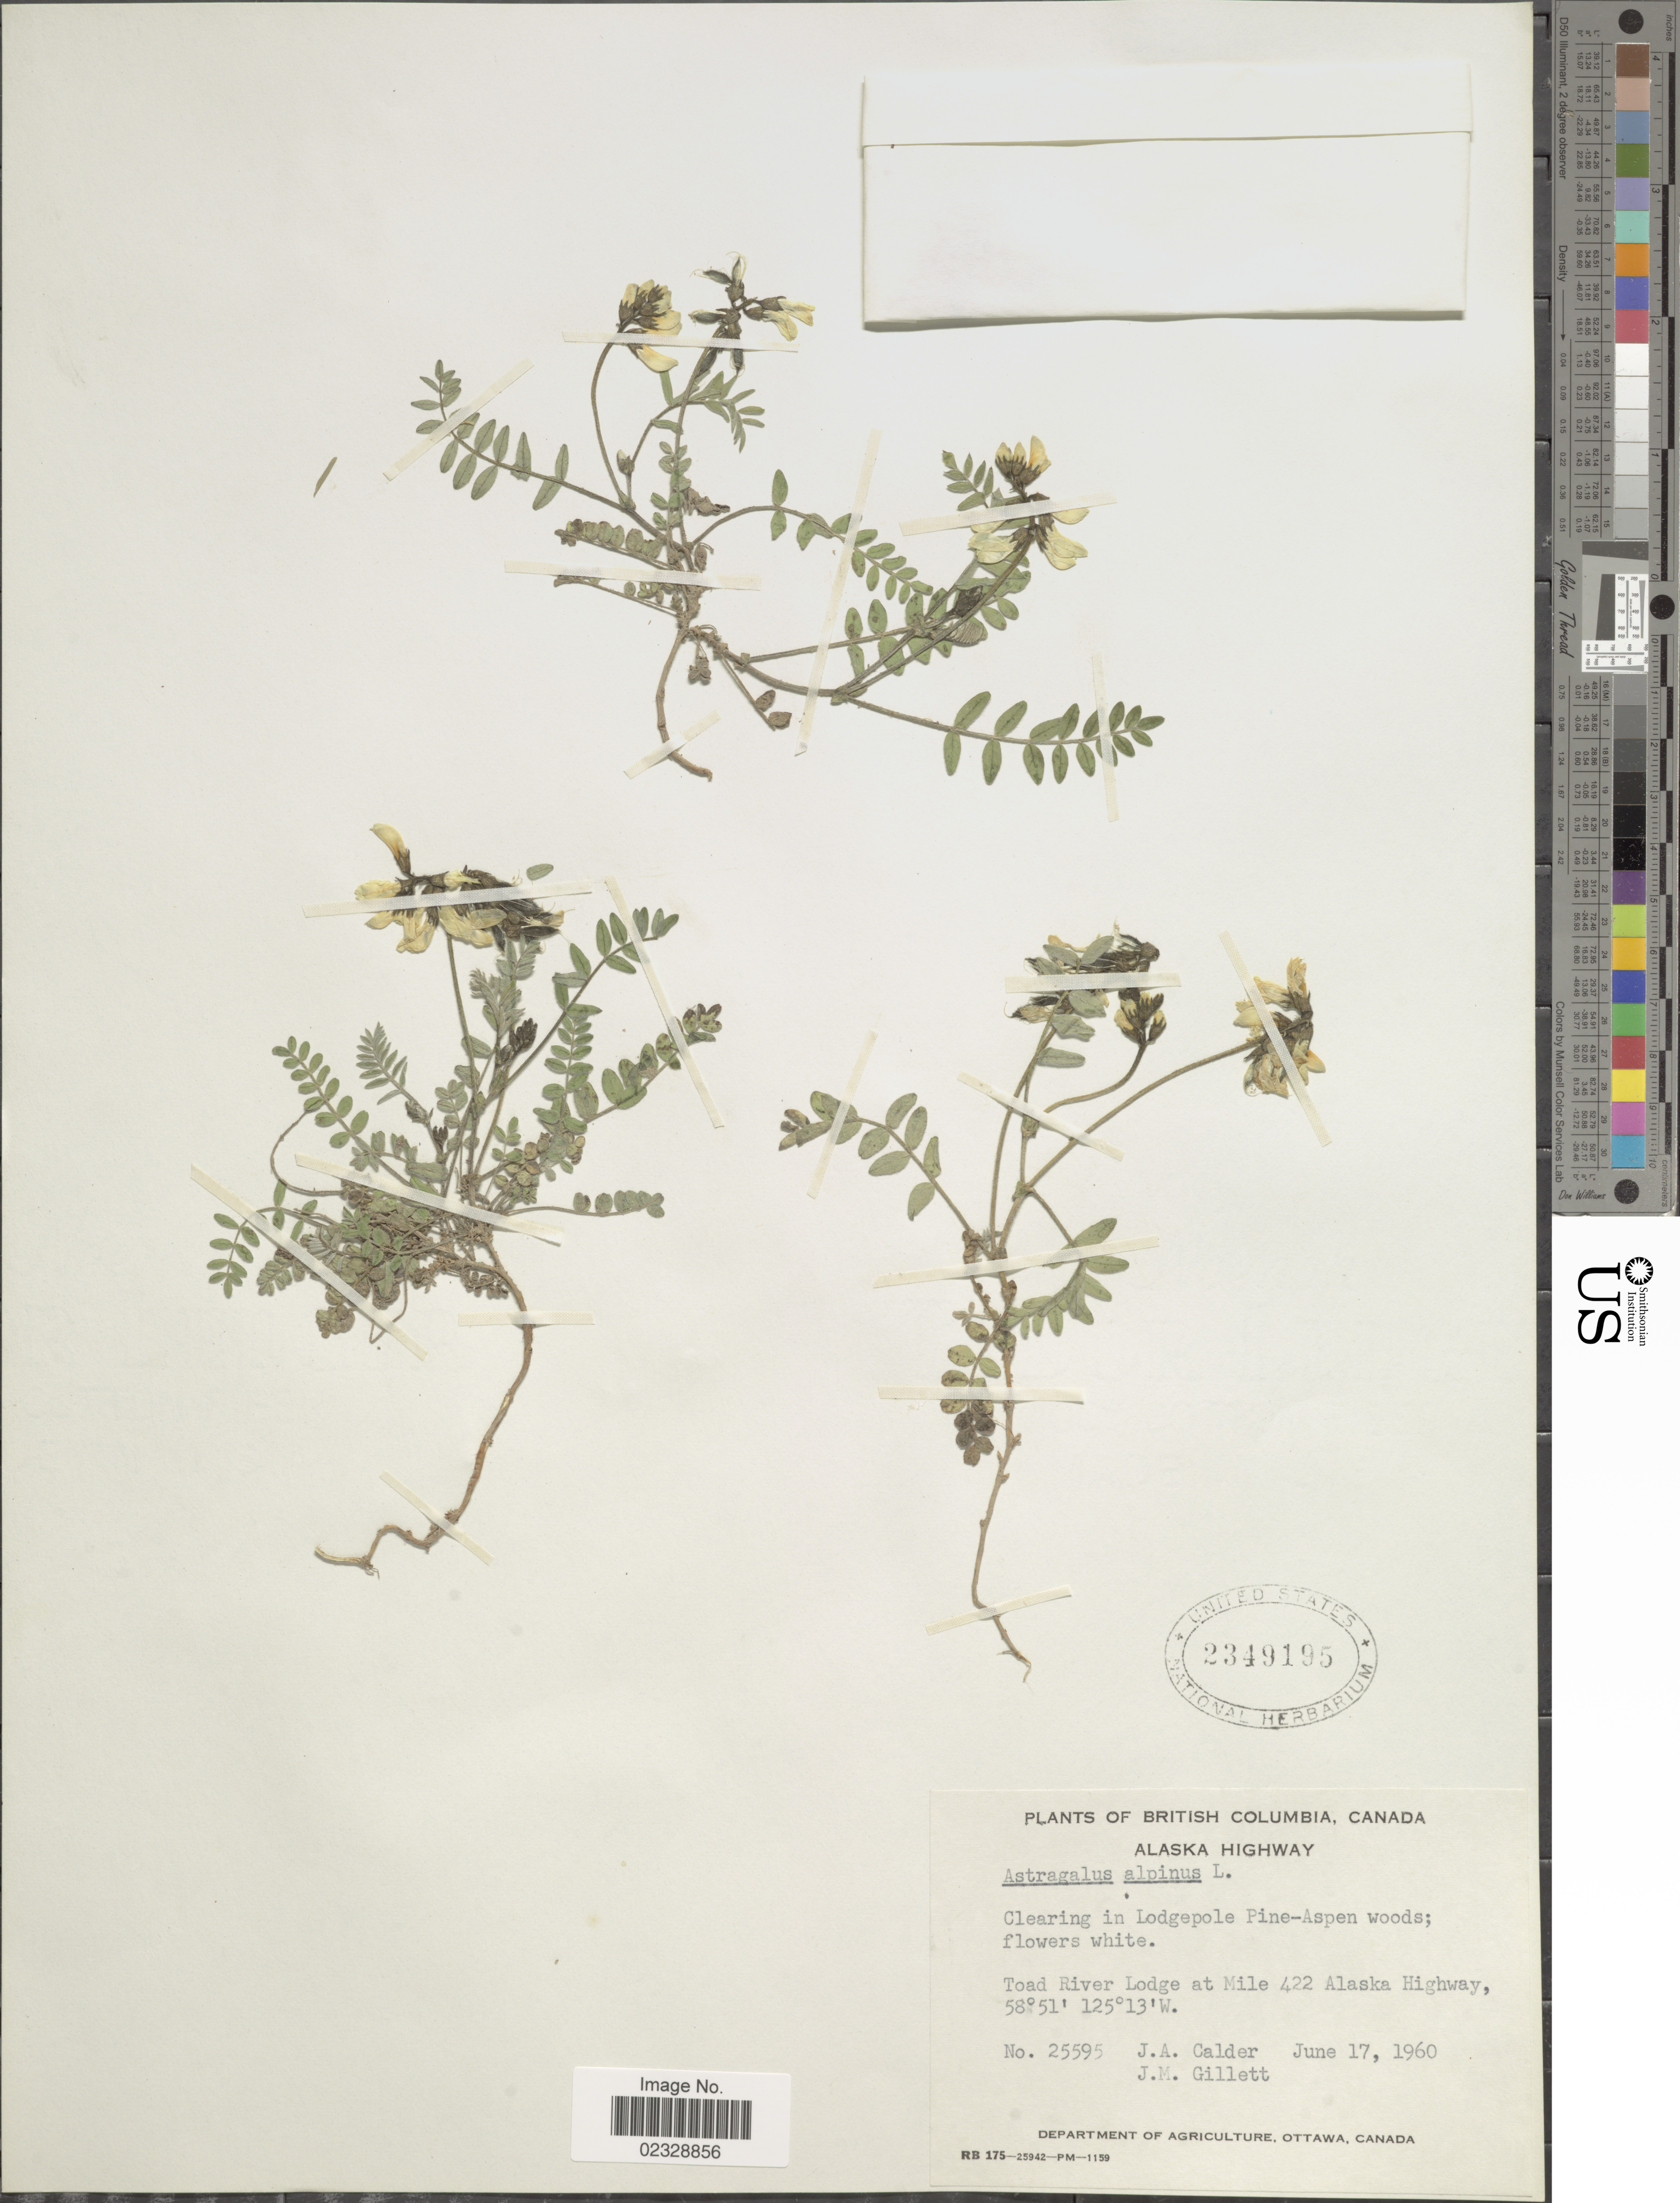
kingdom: Plantae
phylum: Tracheophyta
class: Magnoliopsida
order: Fabales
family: Fabaceae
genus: Astragalus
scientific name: Astragalus alpinus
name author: L.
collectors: J. A. Calder & J. M. Gillett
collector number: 25595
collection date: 1960-06-17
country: Canada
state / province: British Columbia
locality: Toad River Lodge at Mile 422 Alaska Highway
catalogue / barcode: US 2349195